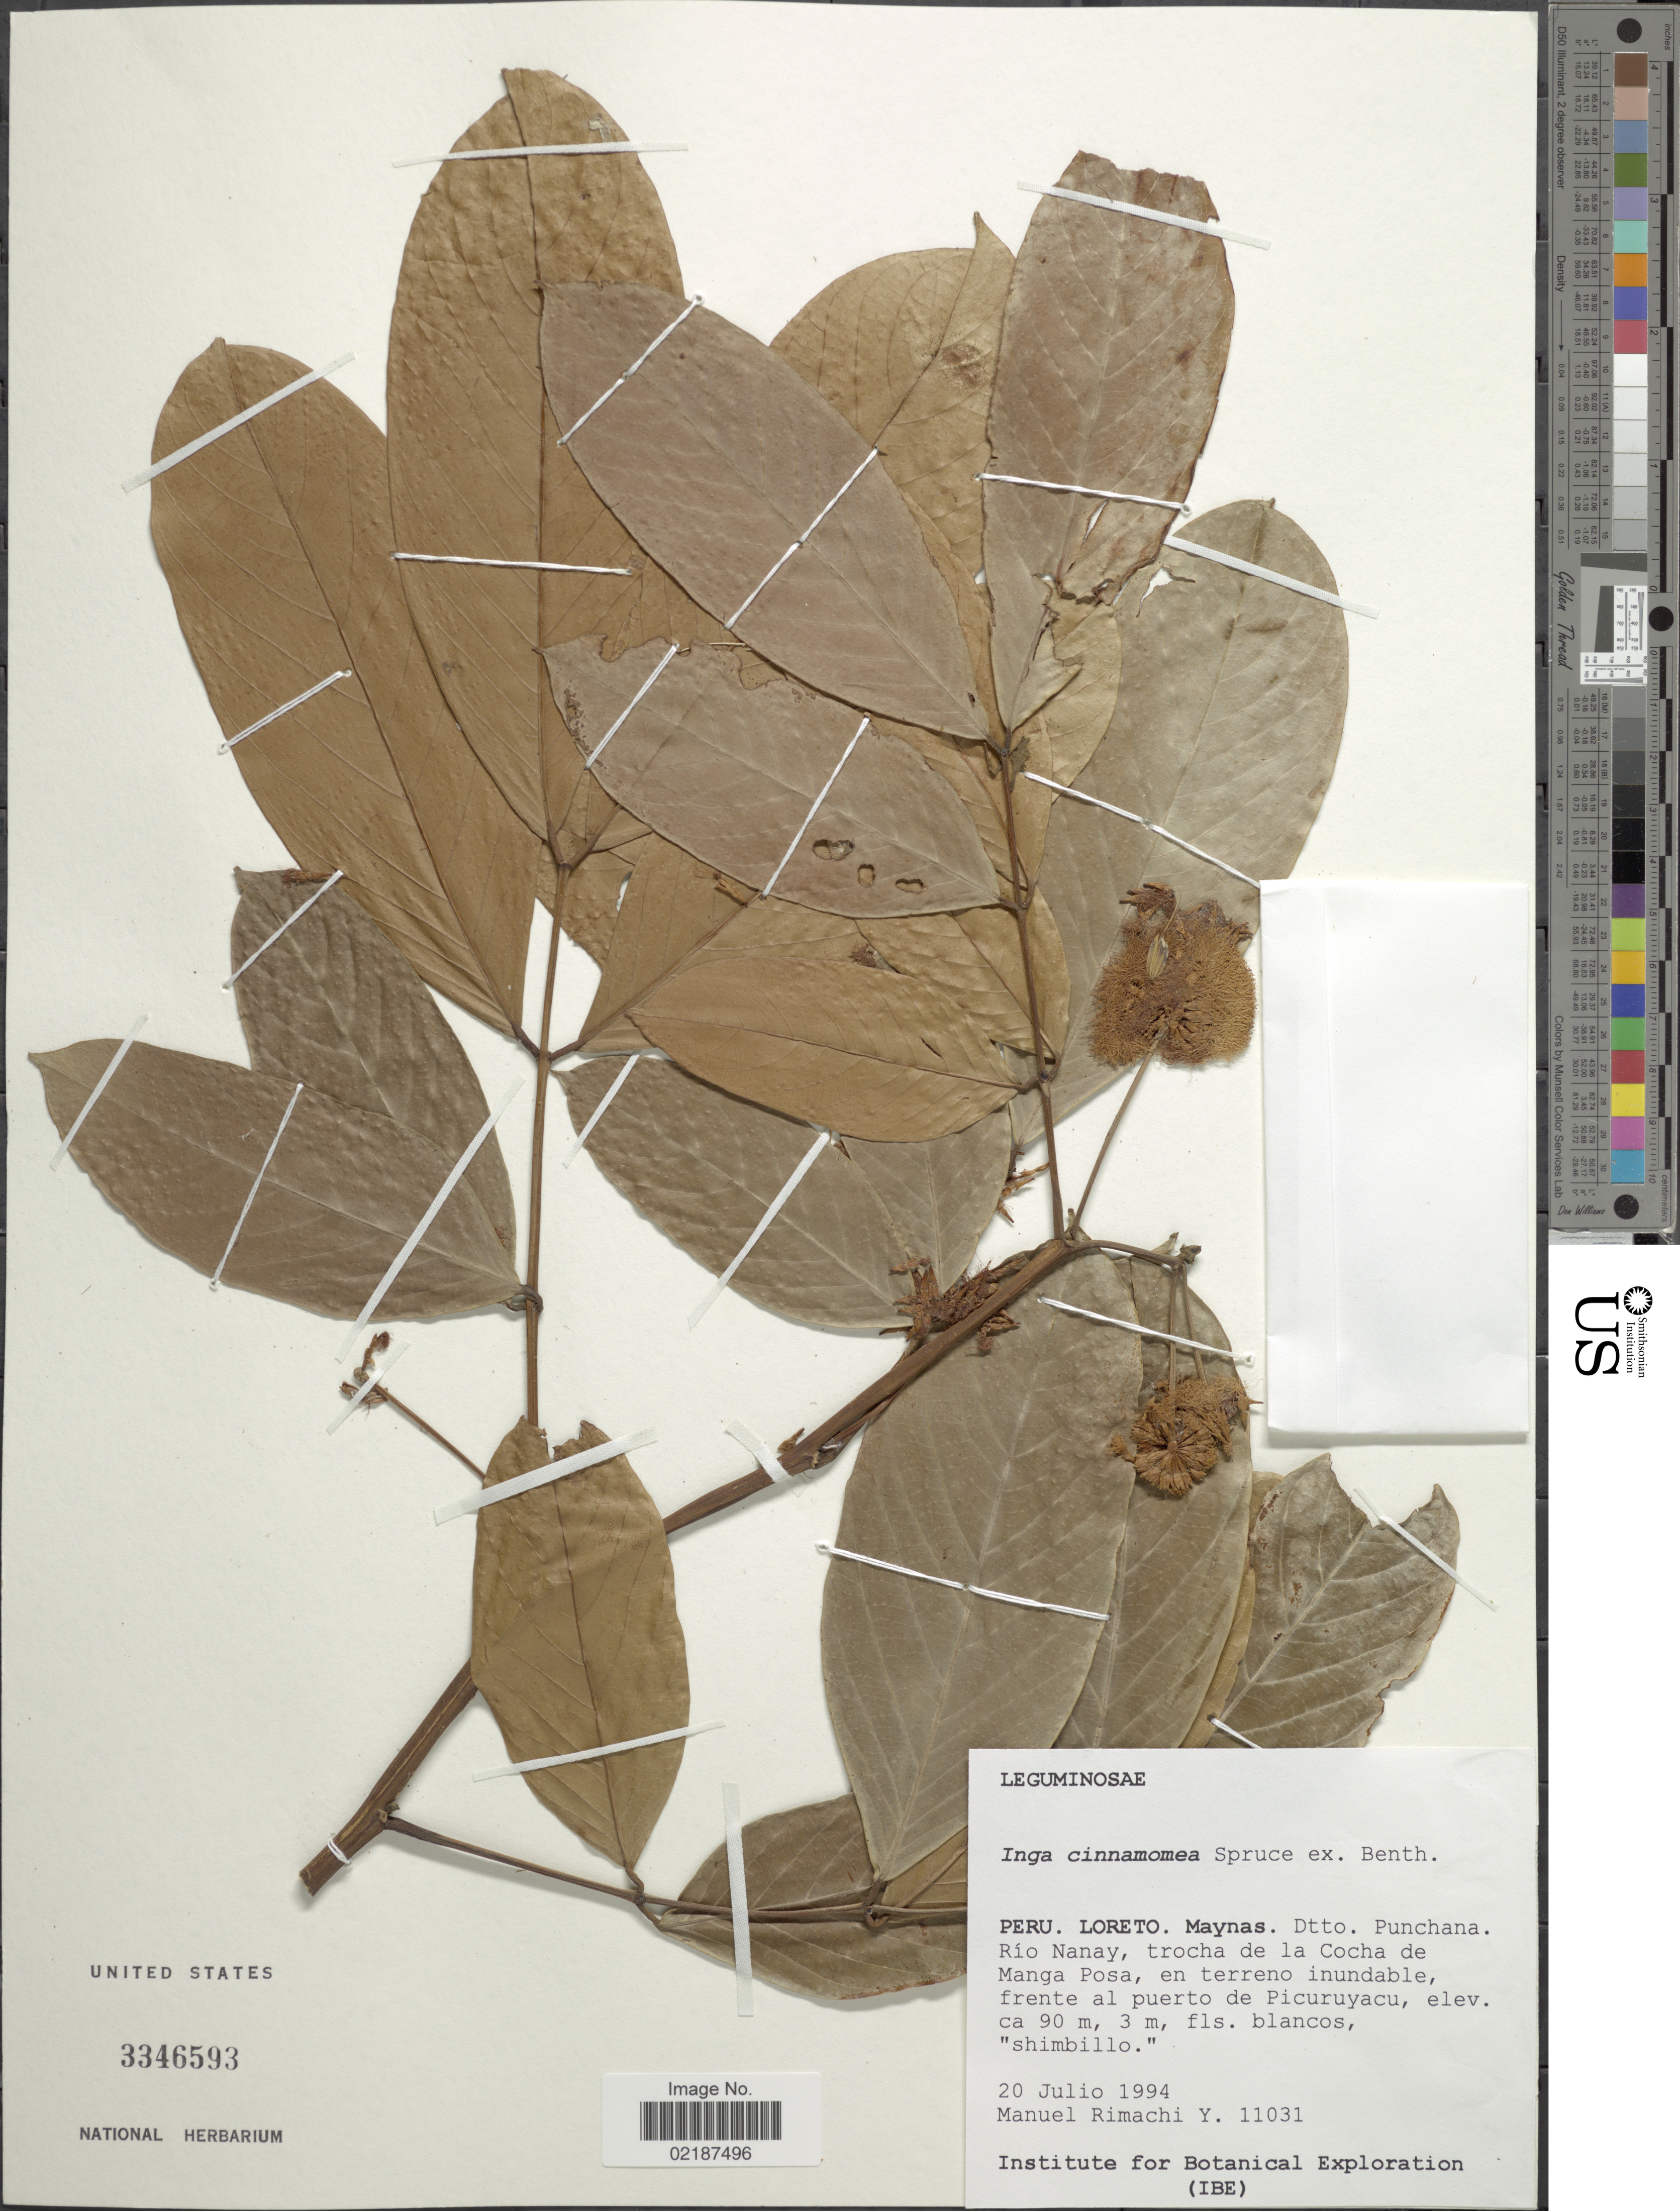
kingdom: Plantae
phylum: Tracheophyta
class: Magnoliopsida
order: Fabales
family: Fabaceae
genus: Inga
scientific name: Inga cinnamomea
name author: Spruce ex Benth.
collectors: M. Rimachi Y.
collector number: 11031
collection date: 1994-07-20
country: Peru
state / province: Loreto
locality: Maynas. Dtto. Punchana. Rio Nanay, trocha de la Cocha de Manga Posa, en terreno inindable frente al puerto de Picuruyacu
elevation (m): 90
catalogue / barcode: US 3346593